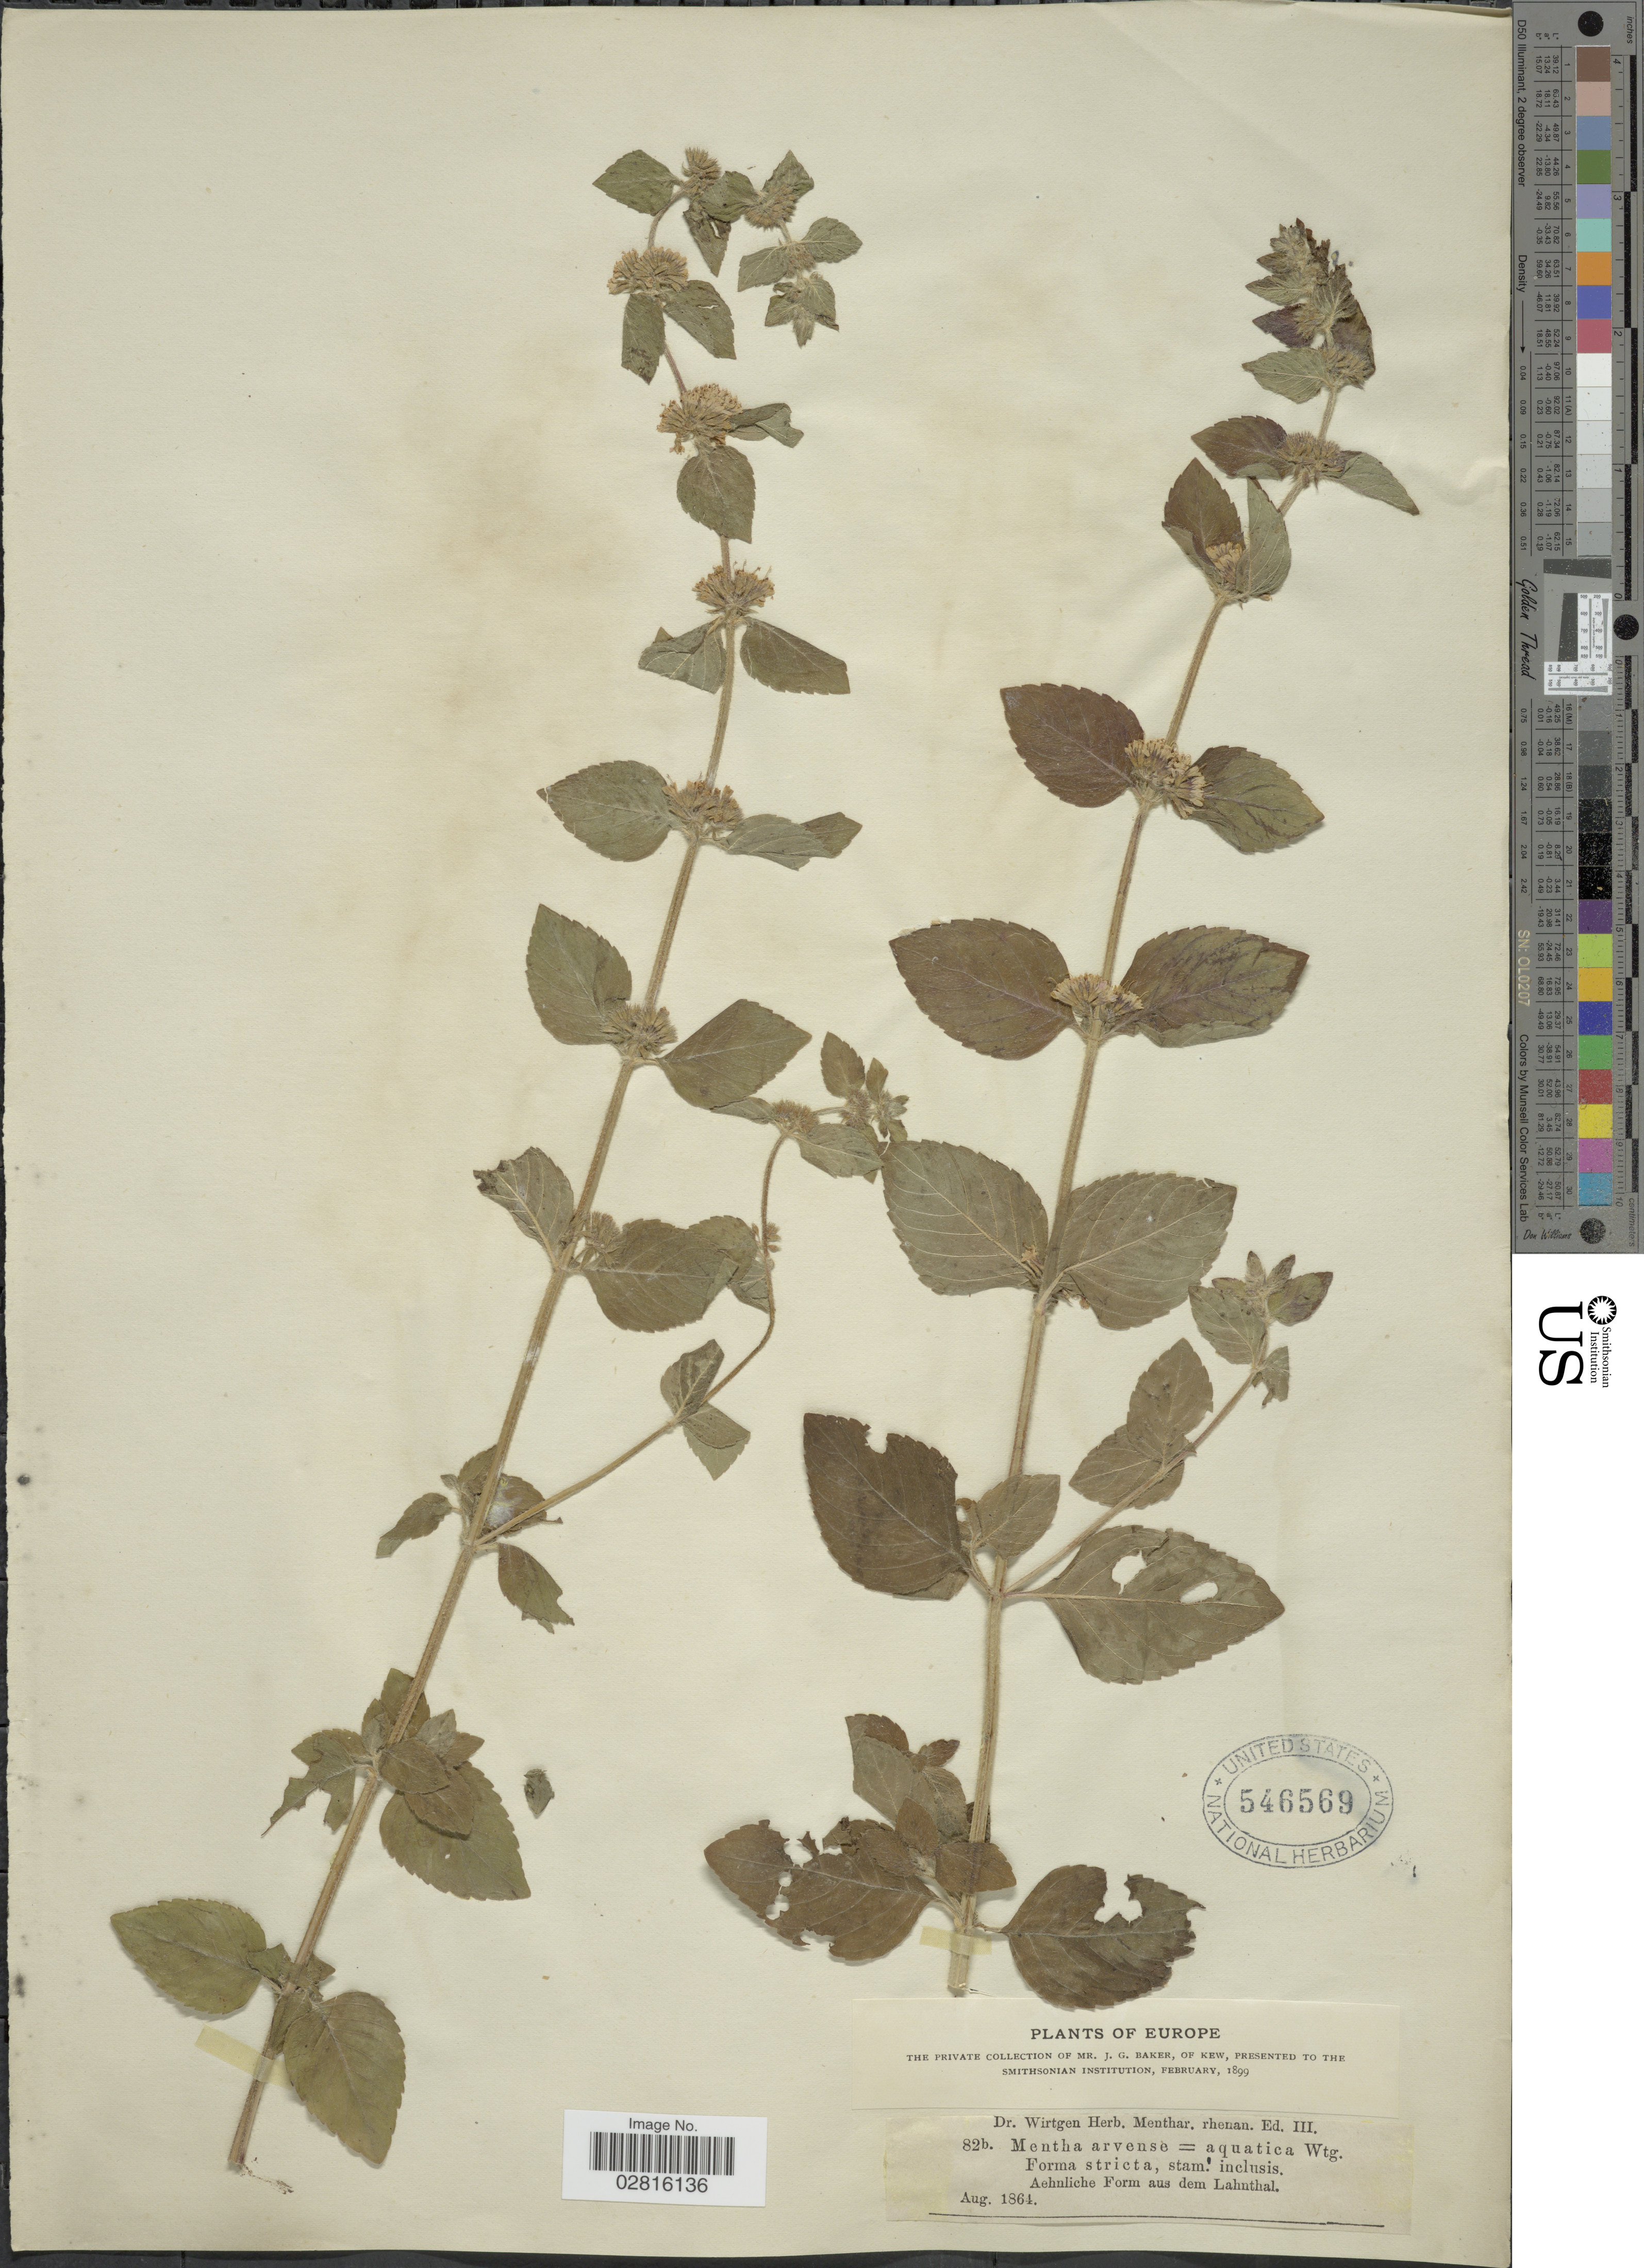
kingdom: Plantae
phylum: Tracheophyta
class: Magnoliopsida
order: Lamiales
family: Lamiaceae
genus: Mentha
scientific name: Mentha aquatica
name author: L.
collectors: Wirtgen, --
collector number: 82b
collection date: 1864-08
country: Germany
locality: Aehnliche Form aus dem Lahnthal.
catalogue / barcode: US 546569